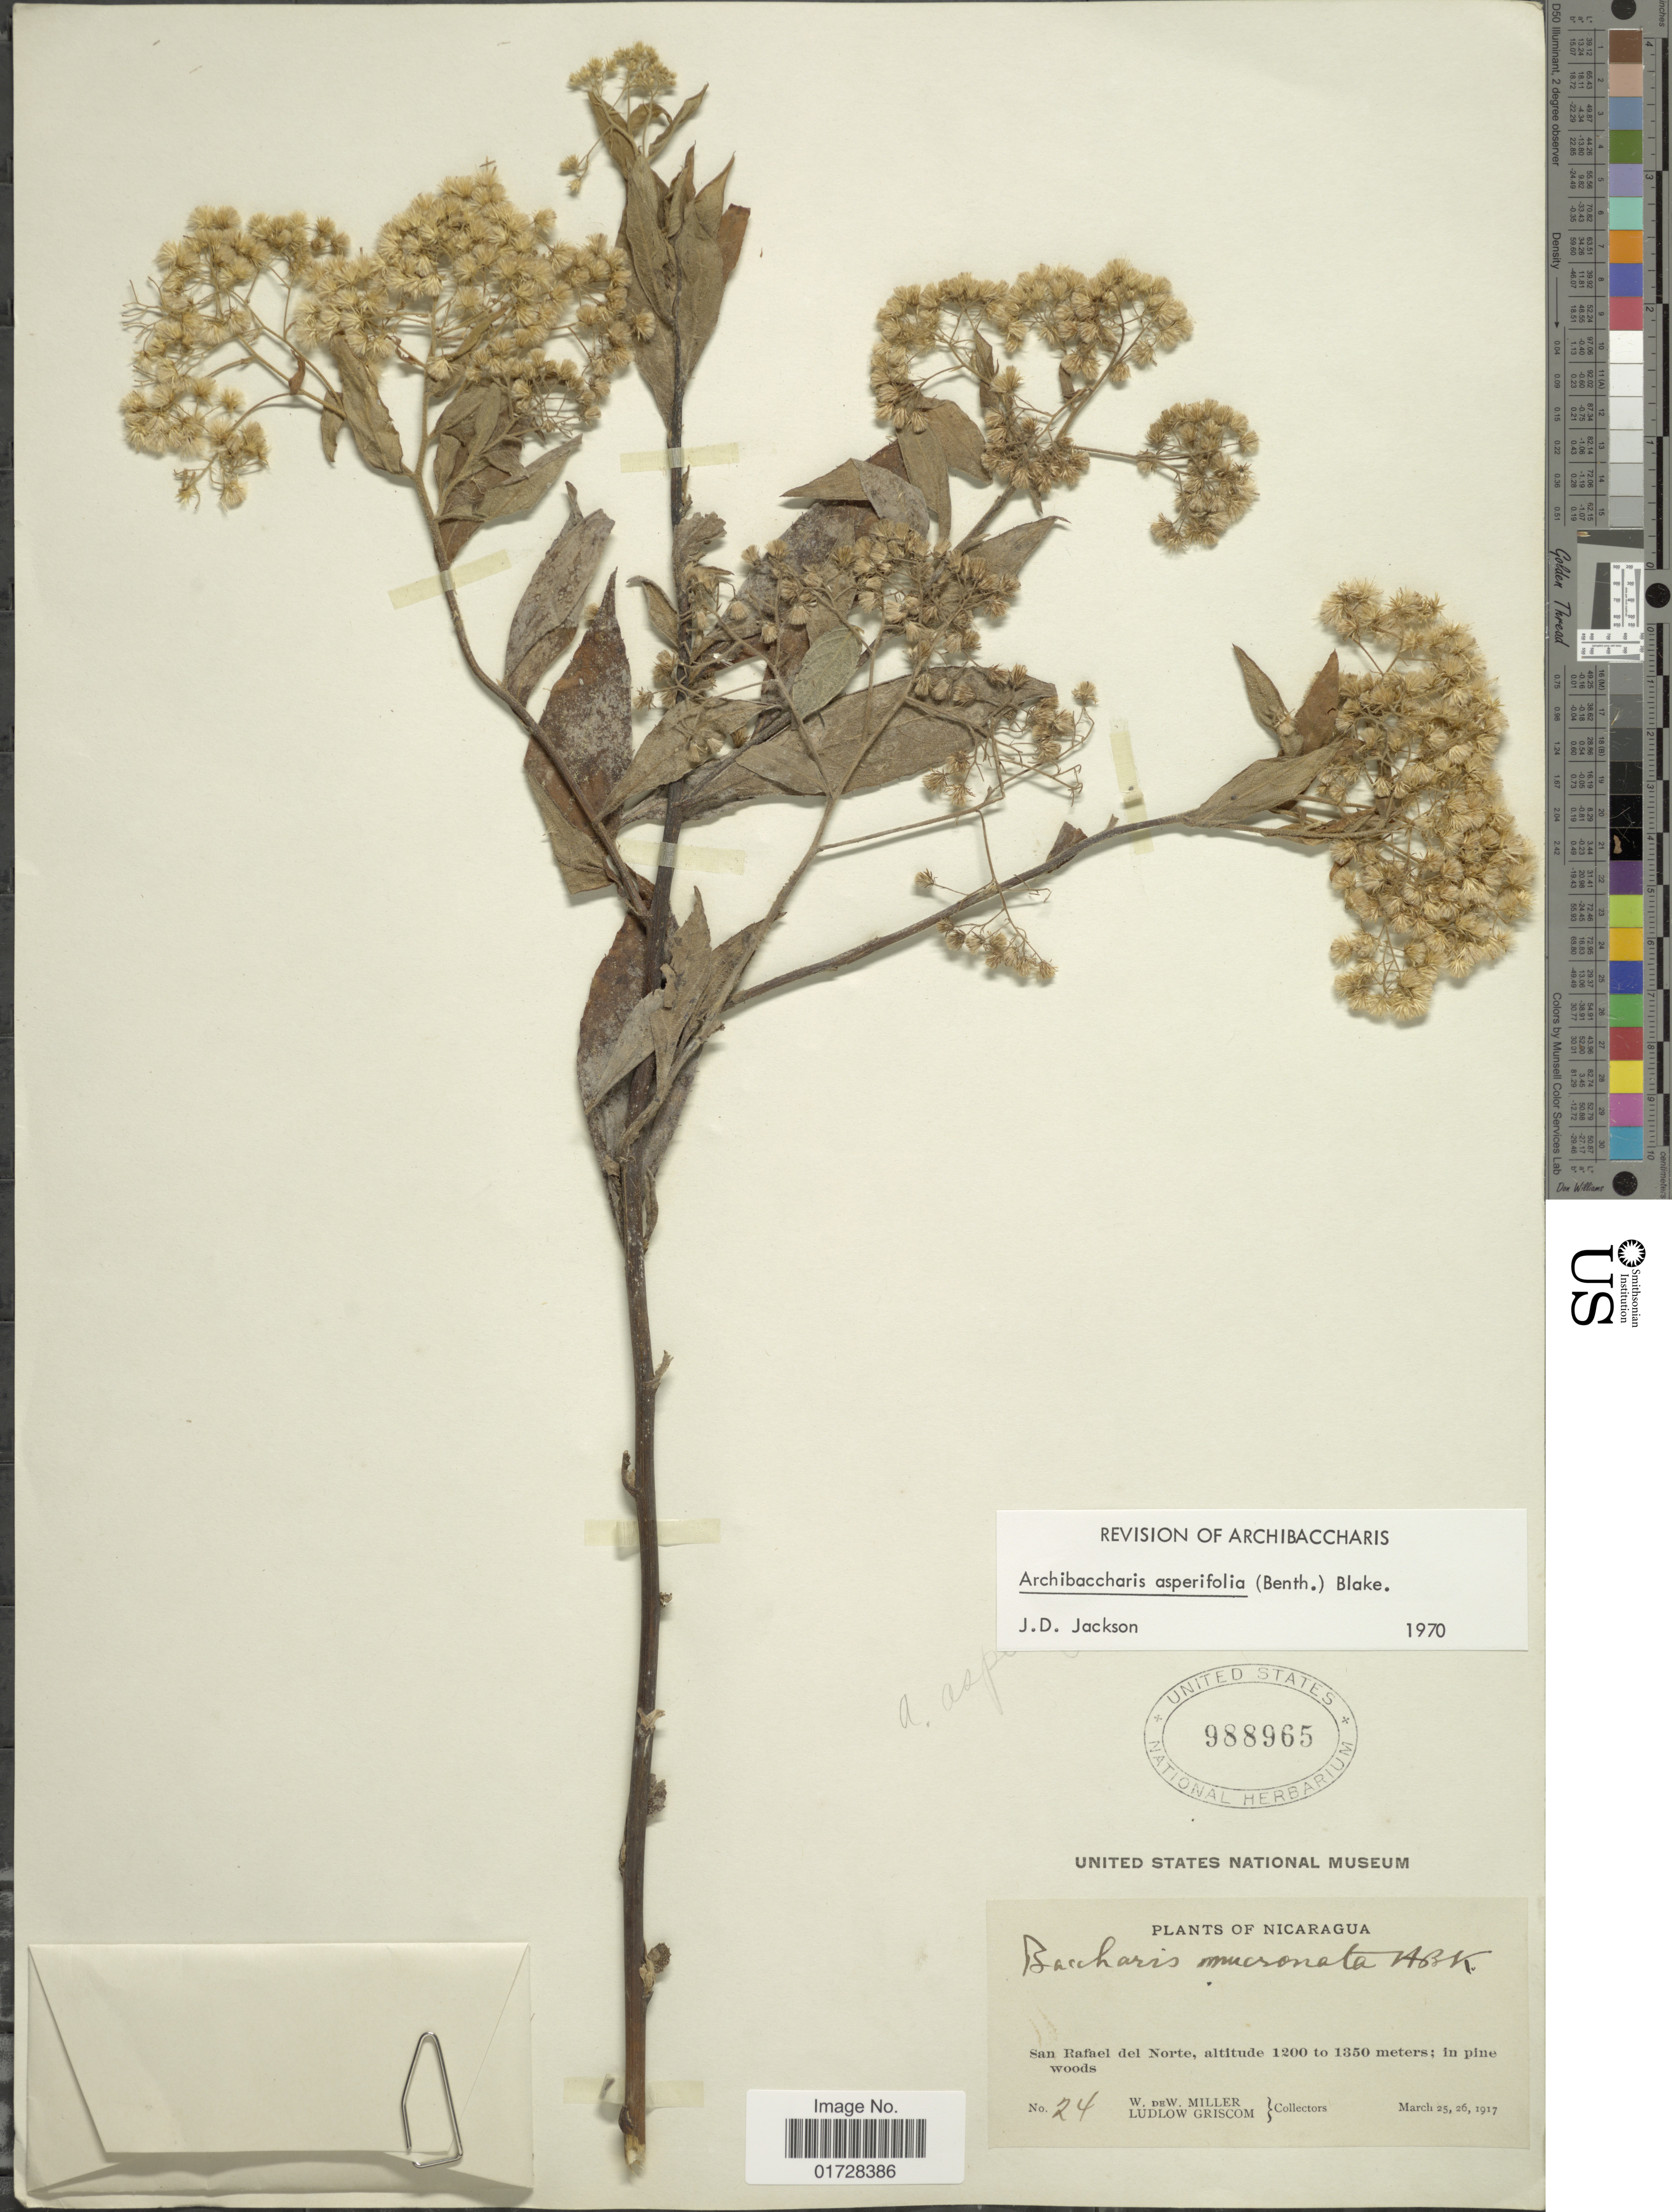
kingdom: Plantae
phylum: Tracheophyta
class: Magnoliopsida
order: Asterales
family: Asteraceae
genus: Archibaccharis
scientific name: Archibaccharis asperifolia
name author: (Benth.) S.F. Blake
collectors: W. D. Miller & L. Griscom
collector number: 24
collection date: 1917-03-25/1917-03-26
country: Nicaragua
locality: San Rafael del Norte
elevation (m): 1200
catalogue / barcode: US 988965